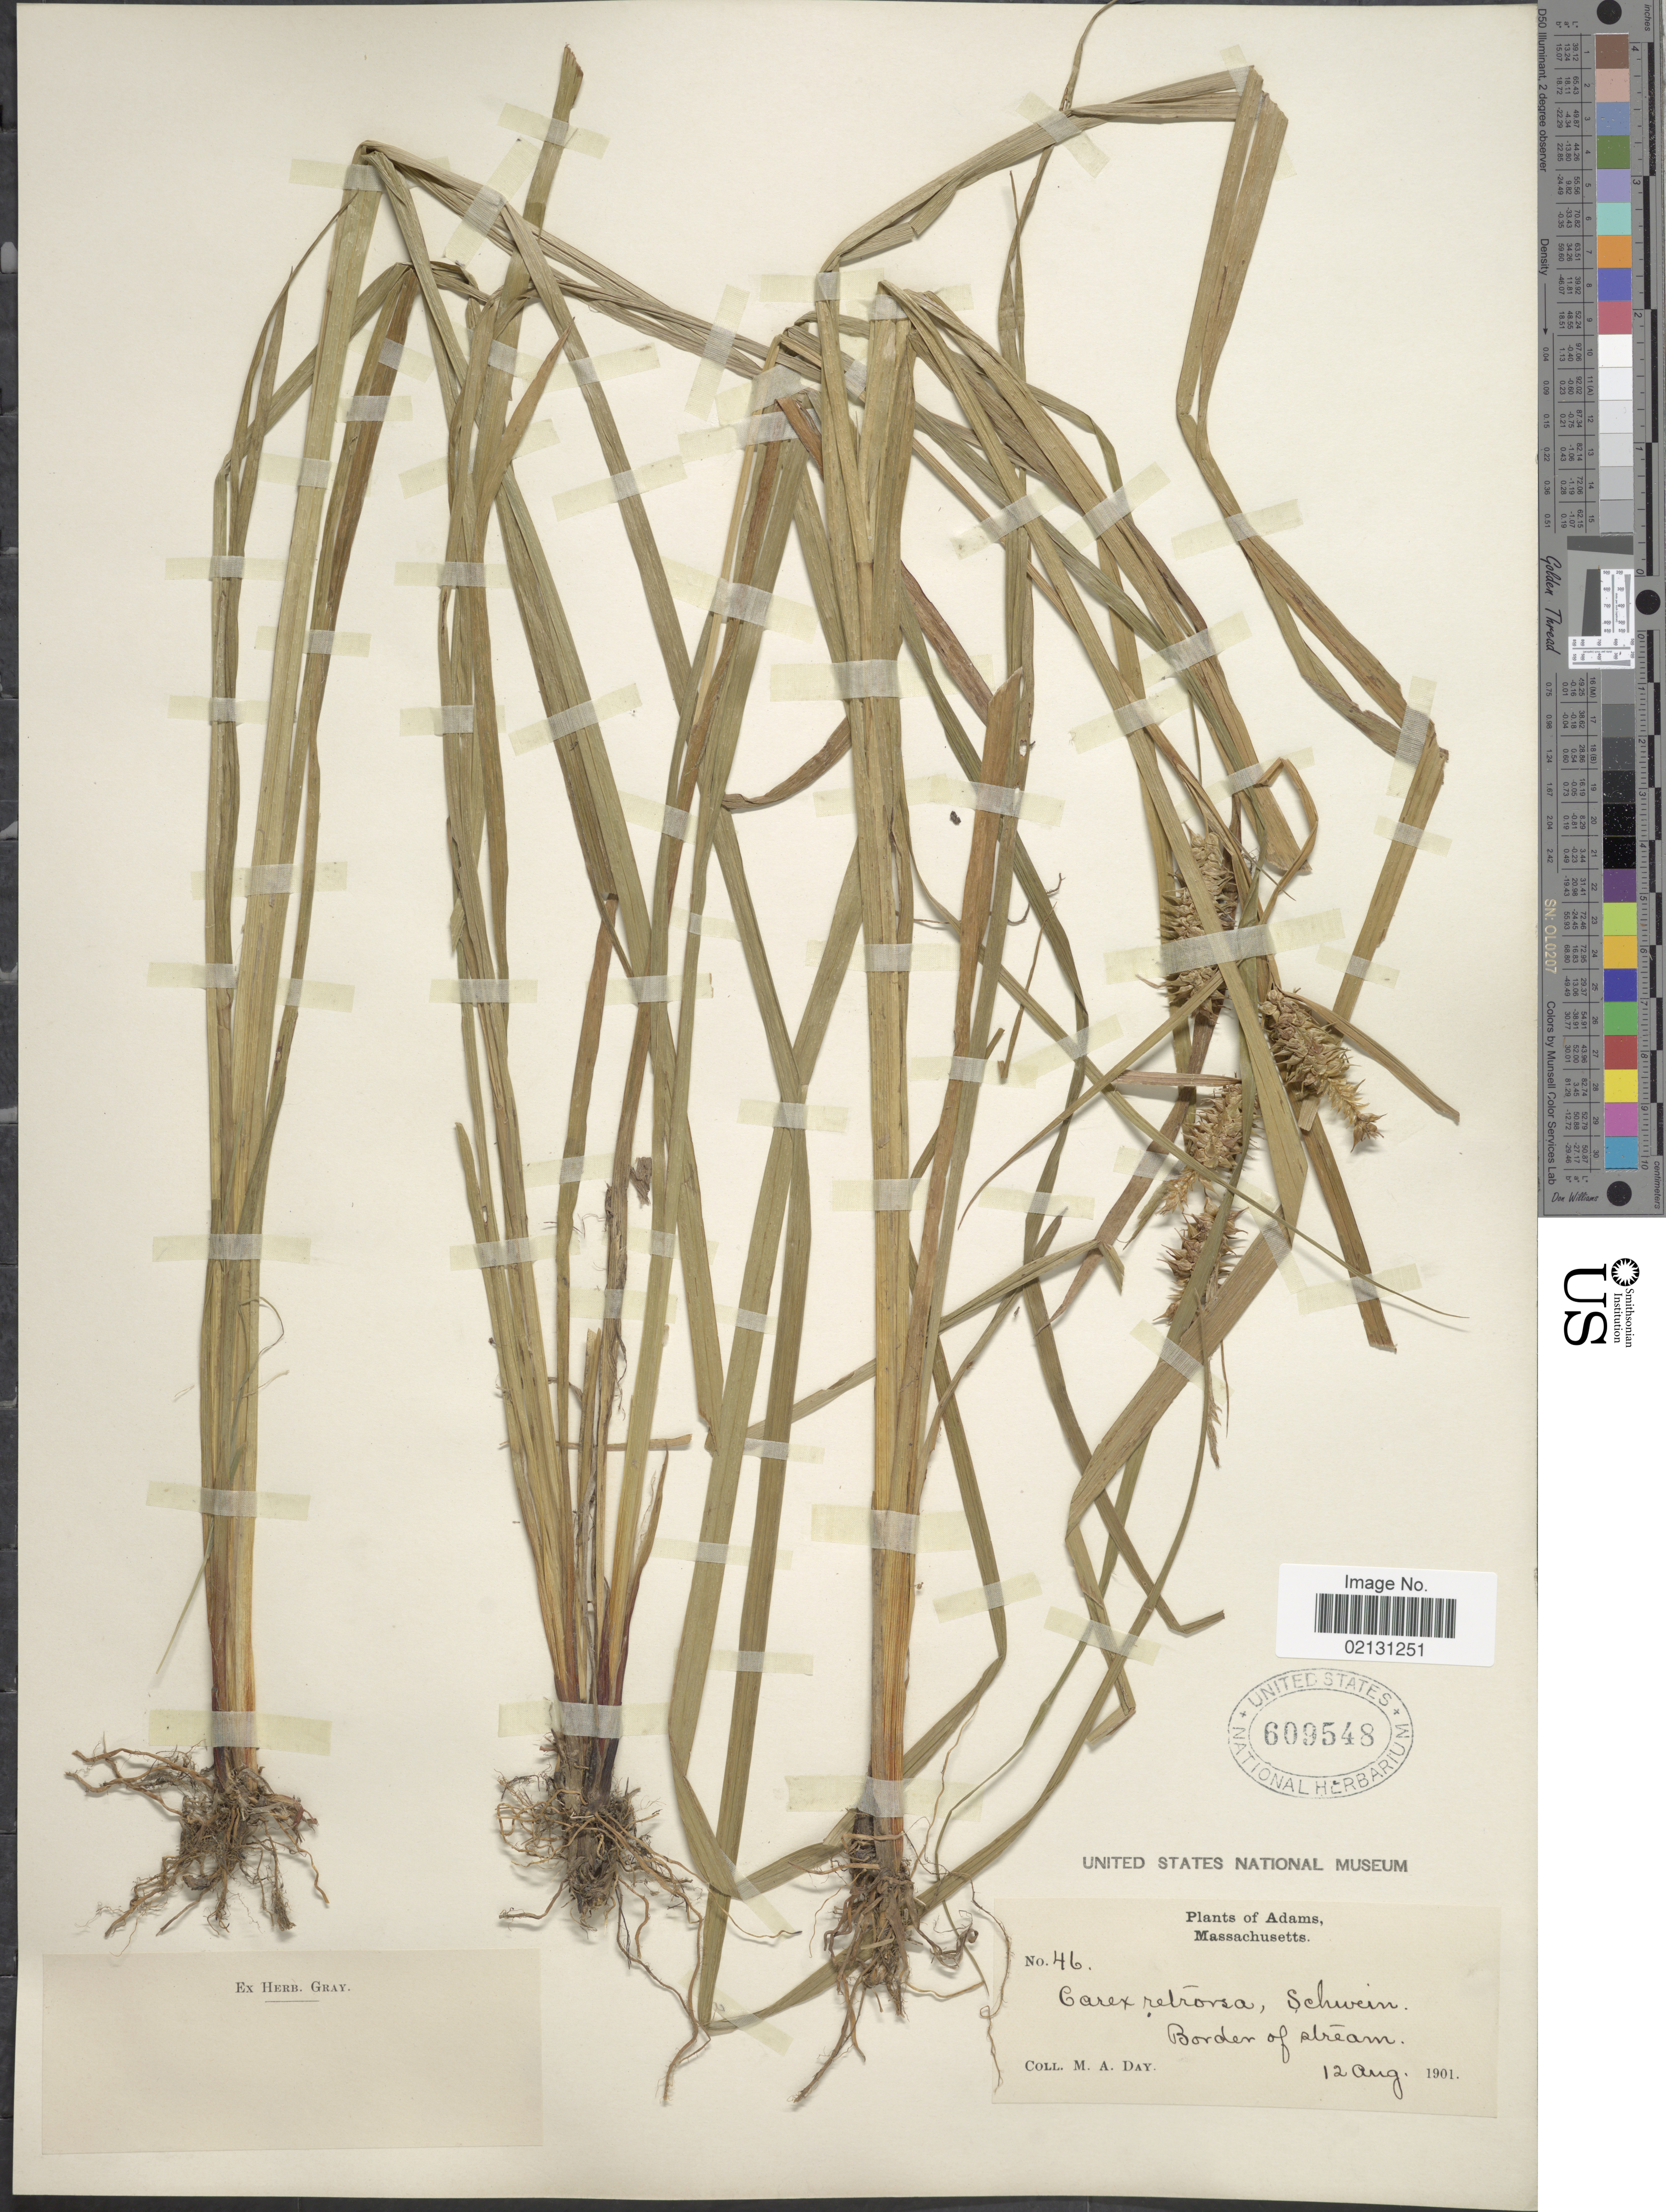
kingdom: Plantae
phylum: Tracheophyta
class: Liliopsida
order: Poales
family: Cyperaceae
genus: Carex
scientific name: Carex retrorsa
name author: Schwein.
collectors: M. Day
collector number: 46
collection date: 1901-08-12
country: United States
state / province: Massachusetts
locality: Adams, Border of stream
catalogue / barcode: US 609548